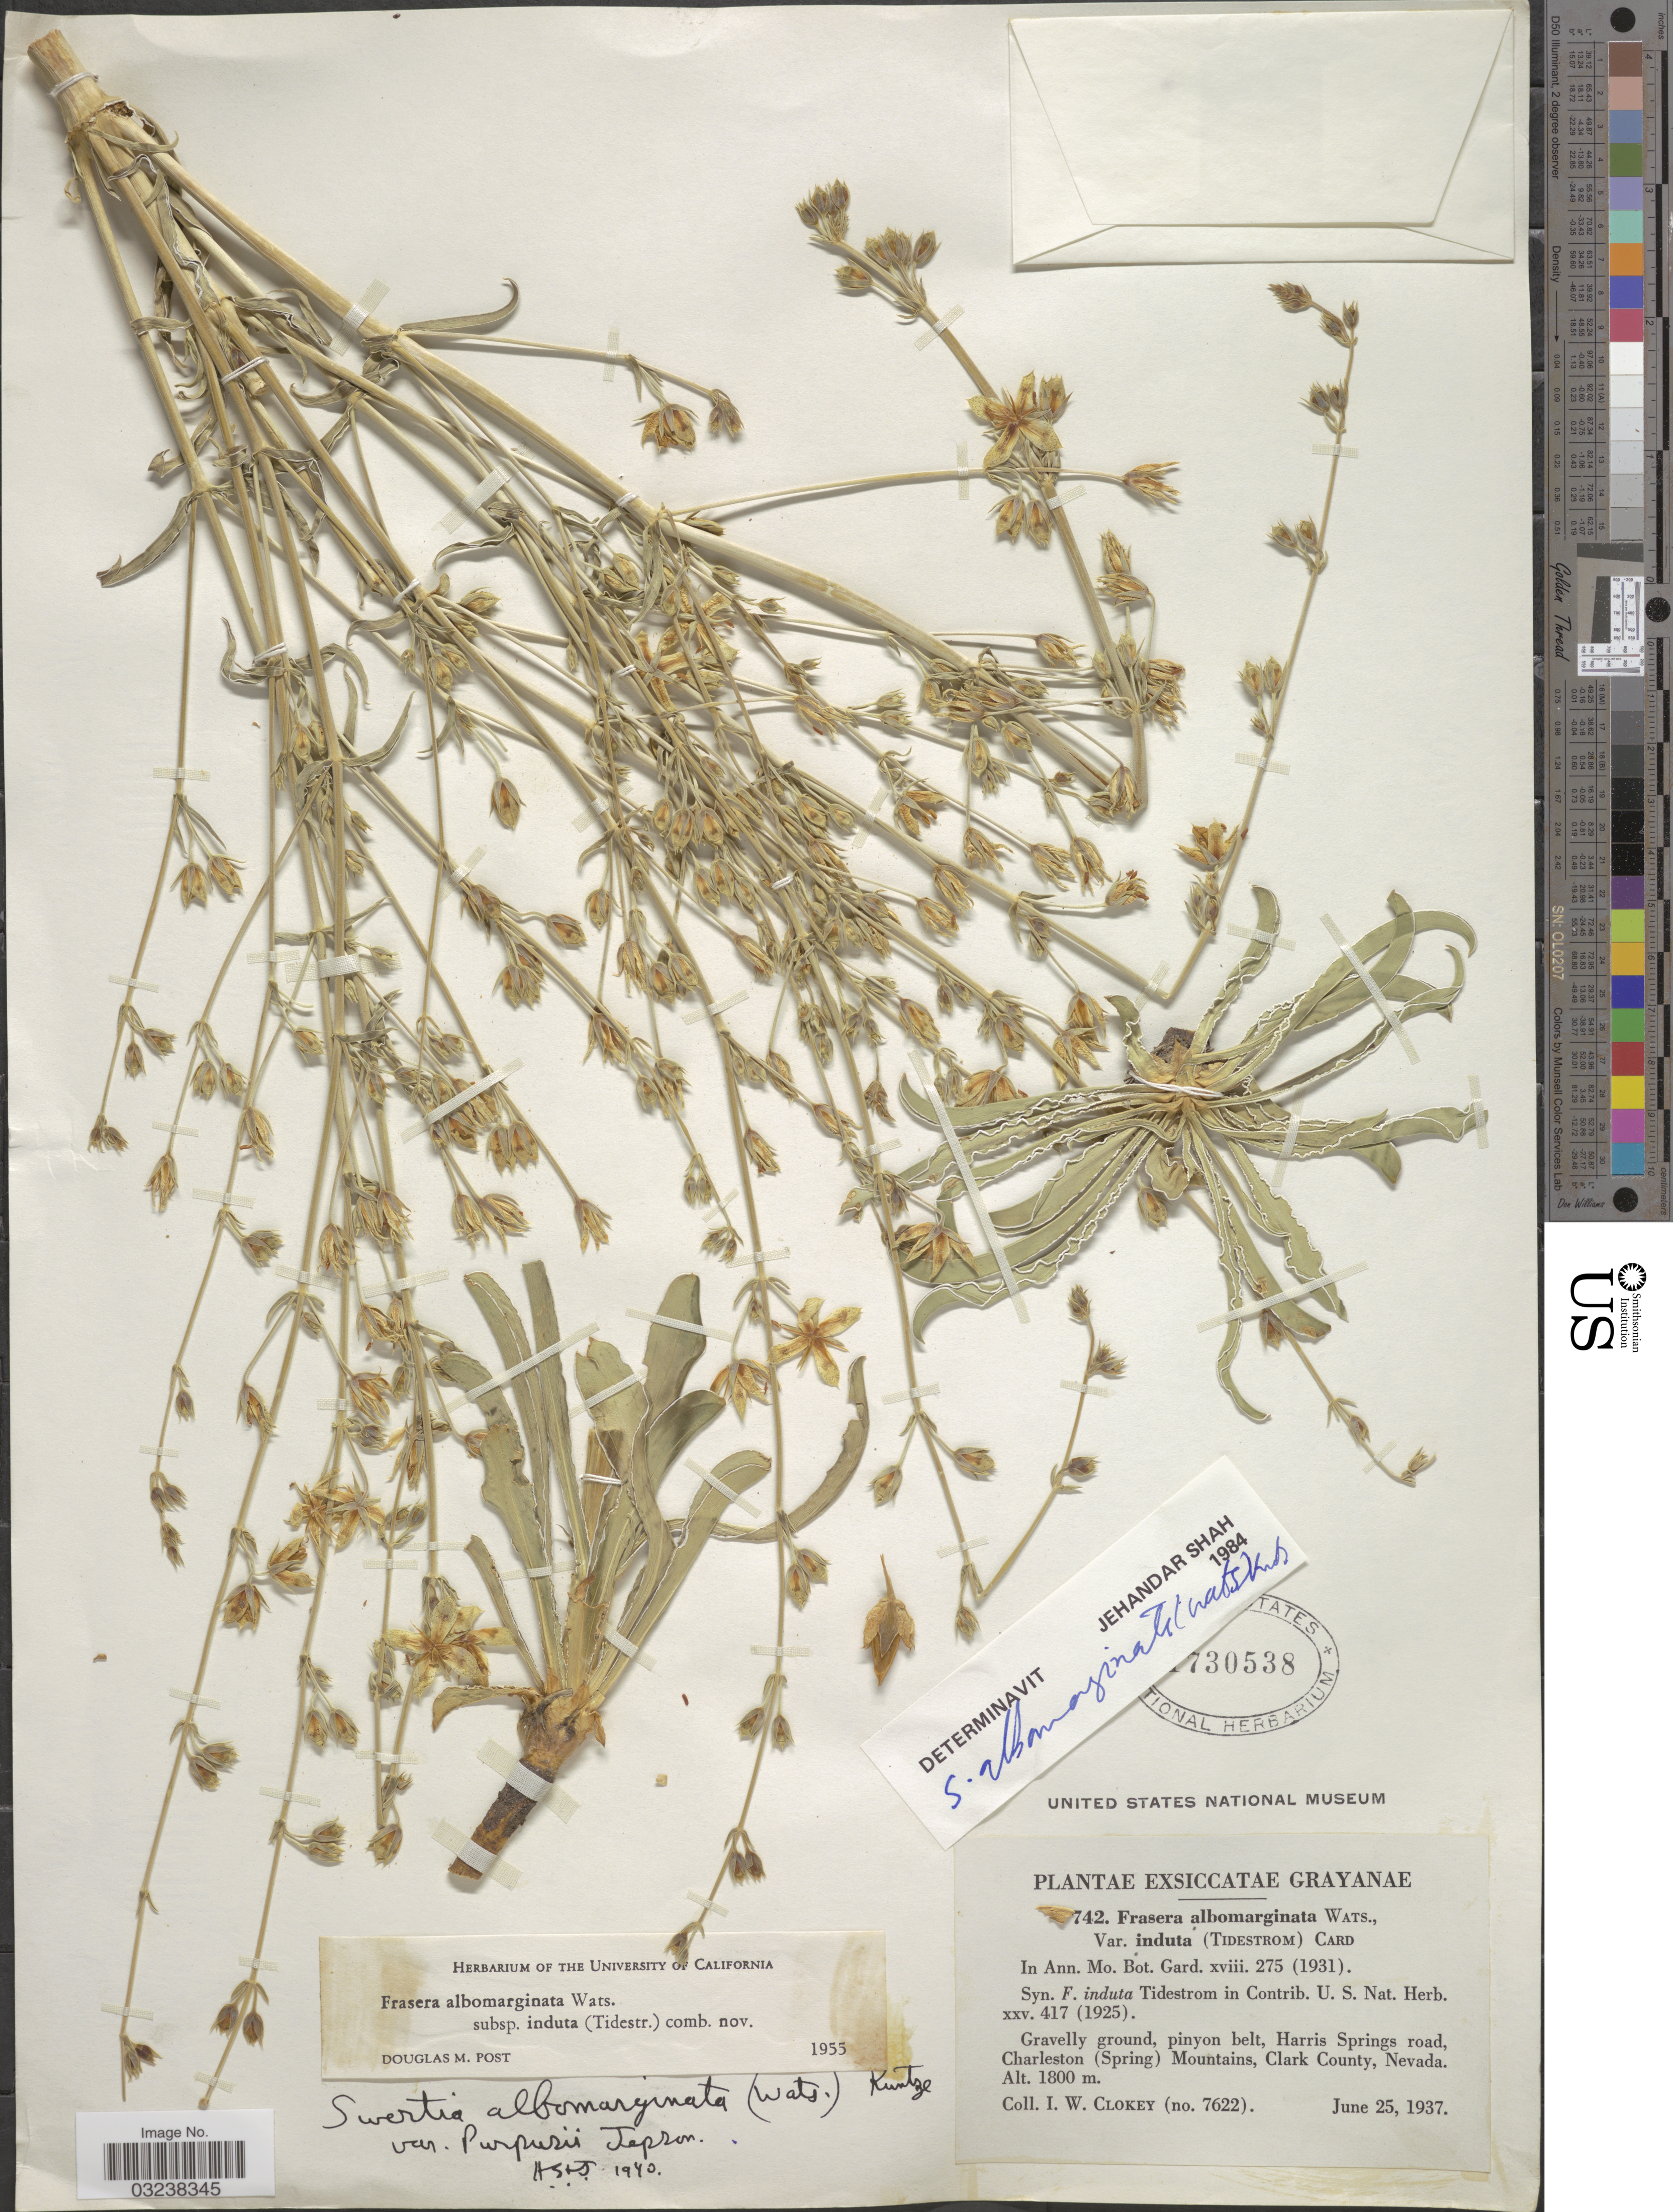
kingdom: Plantae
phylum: Tracheophyta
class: Magnoliopsida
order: Gentianales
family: Gentianaceae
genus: Swertia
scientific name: Swertia albomarginata subsp. purpusii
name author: (Jeps.) A.E. Murray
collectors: I. W. Clokey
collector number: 7622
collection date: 1937-06-25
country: United States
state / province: Nevada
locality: Grayanae. Gravelly ground, pinyon belt, Harris Springs road, Charleston (Spring) Mountains, Clark County.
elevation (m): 1800